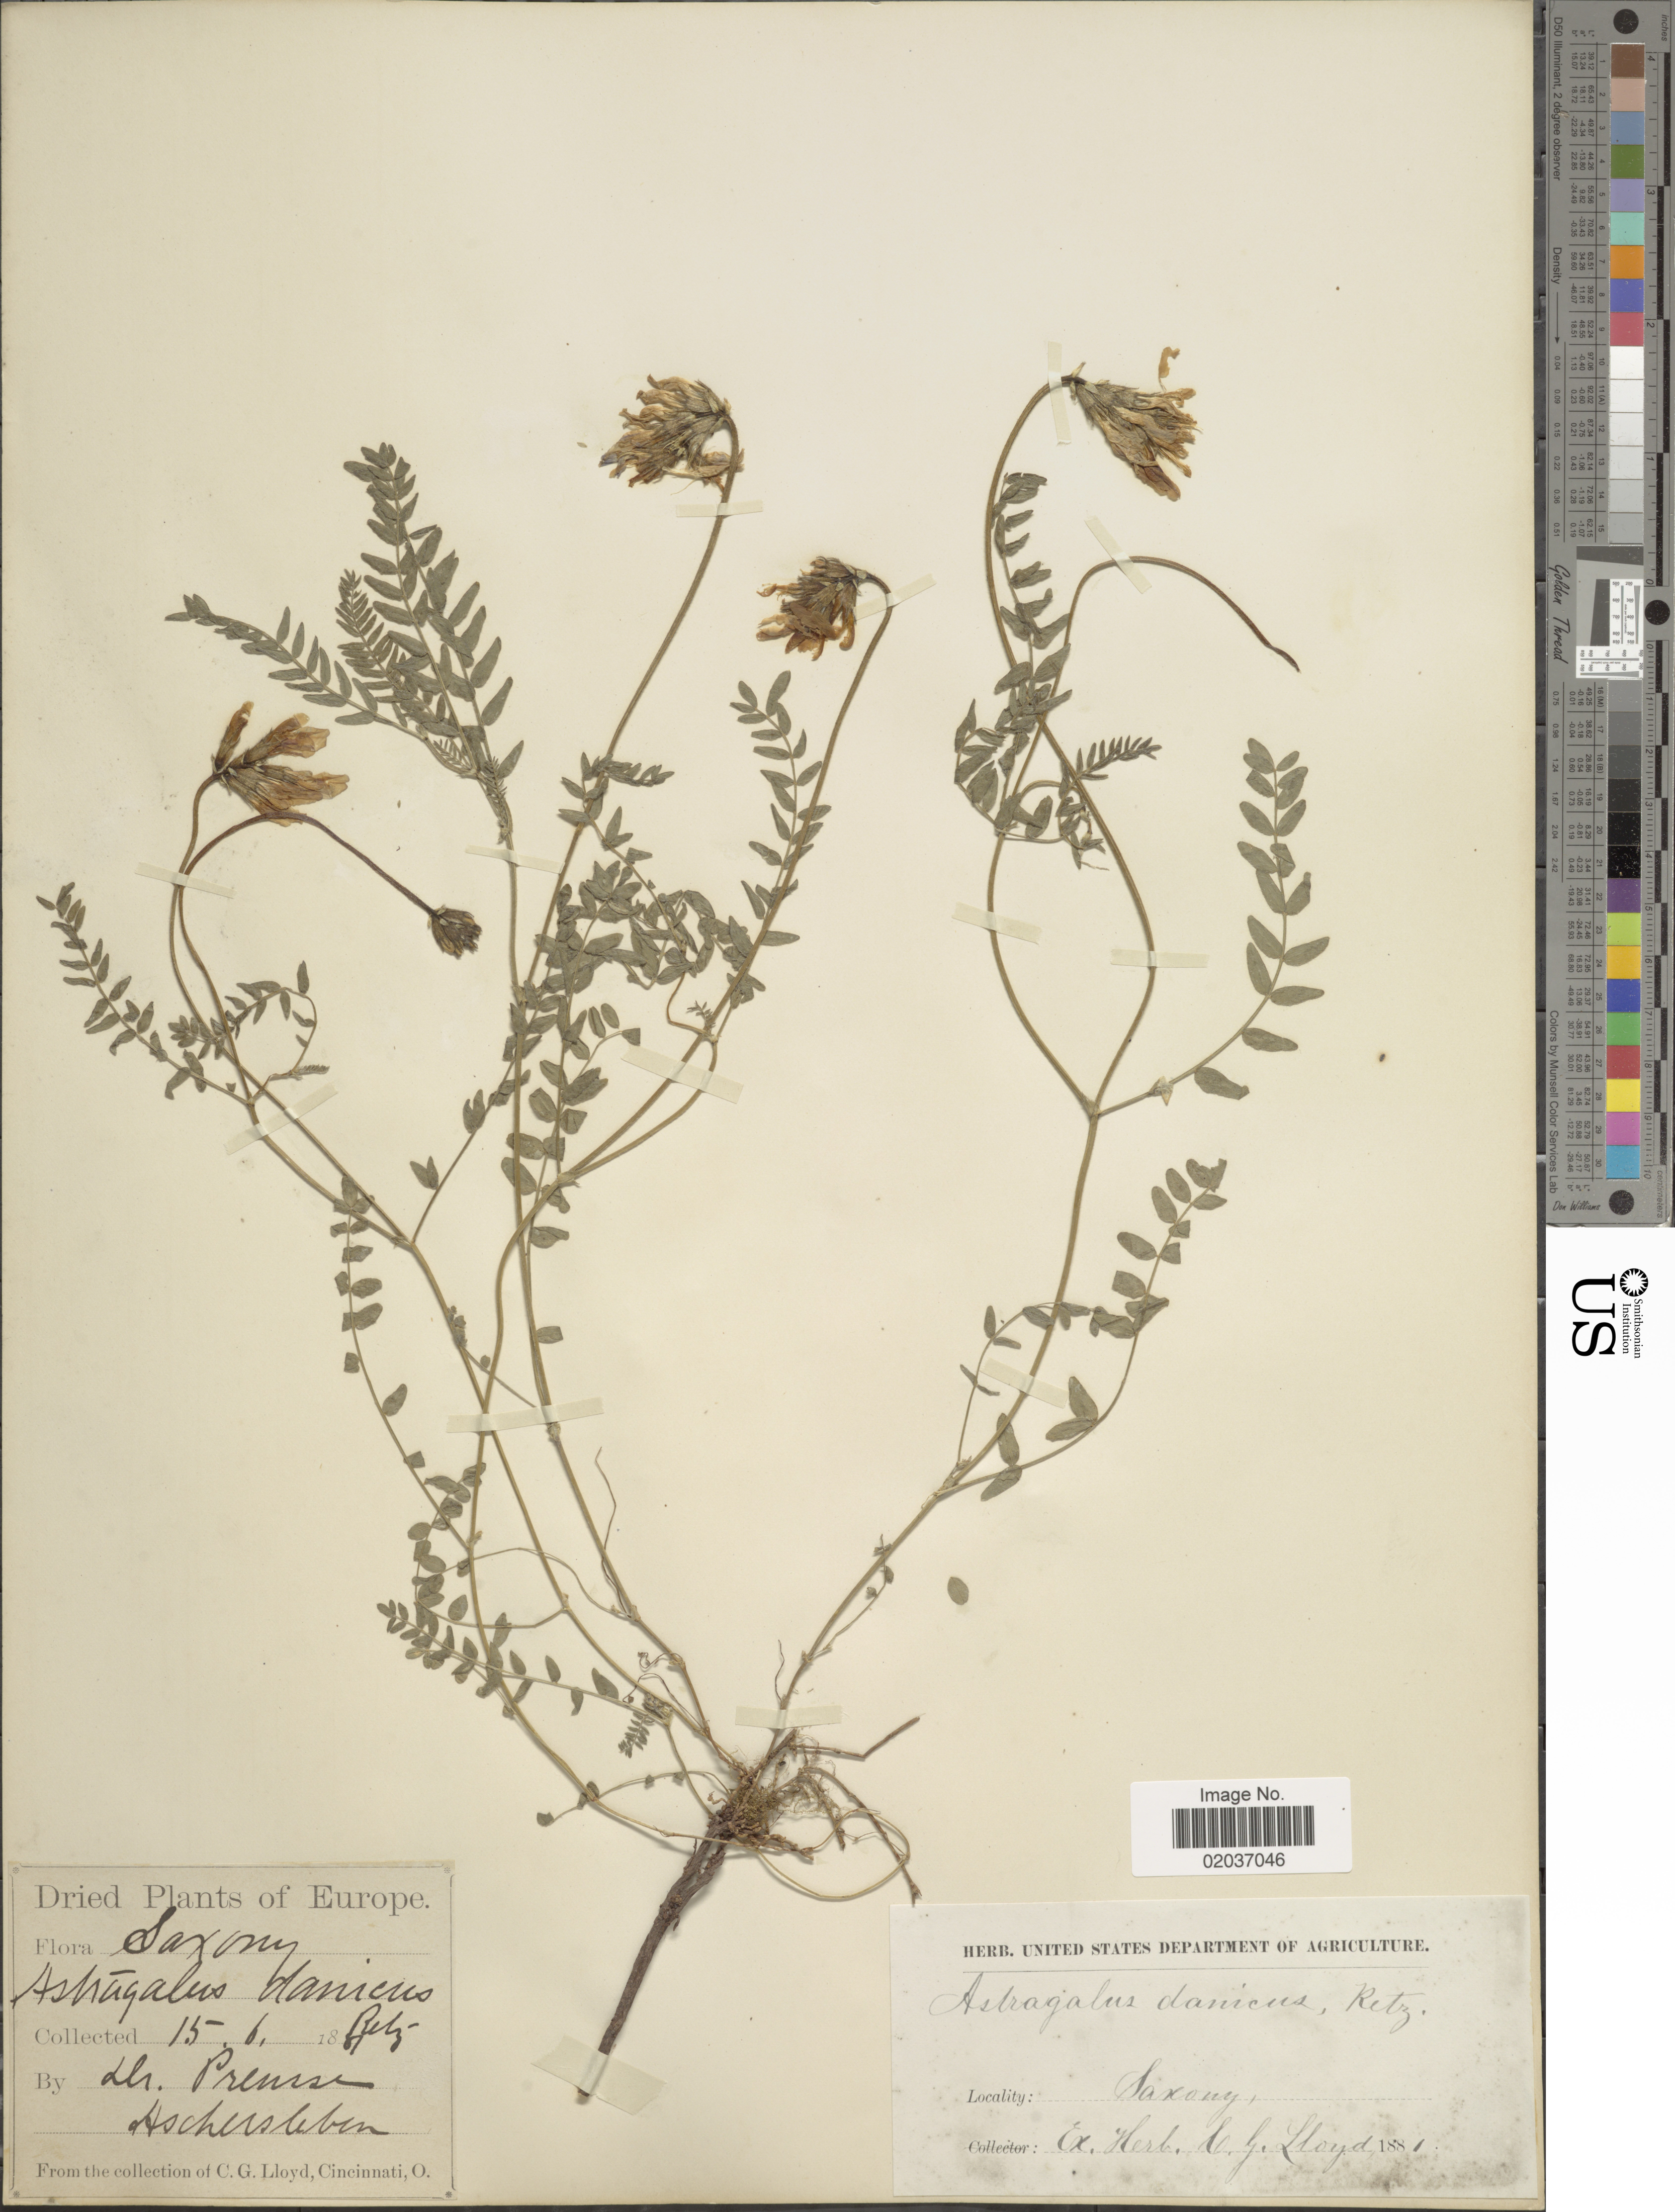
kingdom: Plantae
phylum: Tracheophyta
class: Magnoliopsida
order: Fabales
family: Fabaceae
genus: Astragalus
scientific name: Astragalus danicus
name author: Retz.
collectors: P. Ascherslebon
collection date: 1881-06-15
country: Germany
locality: Saxony